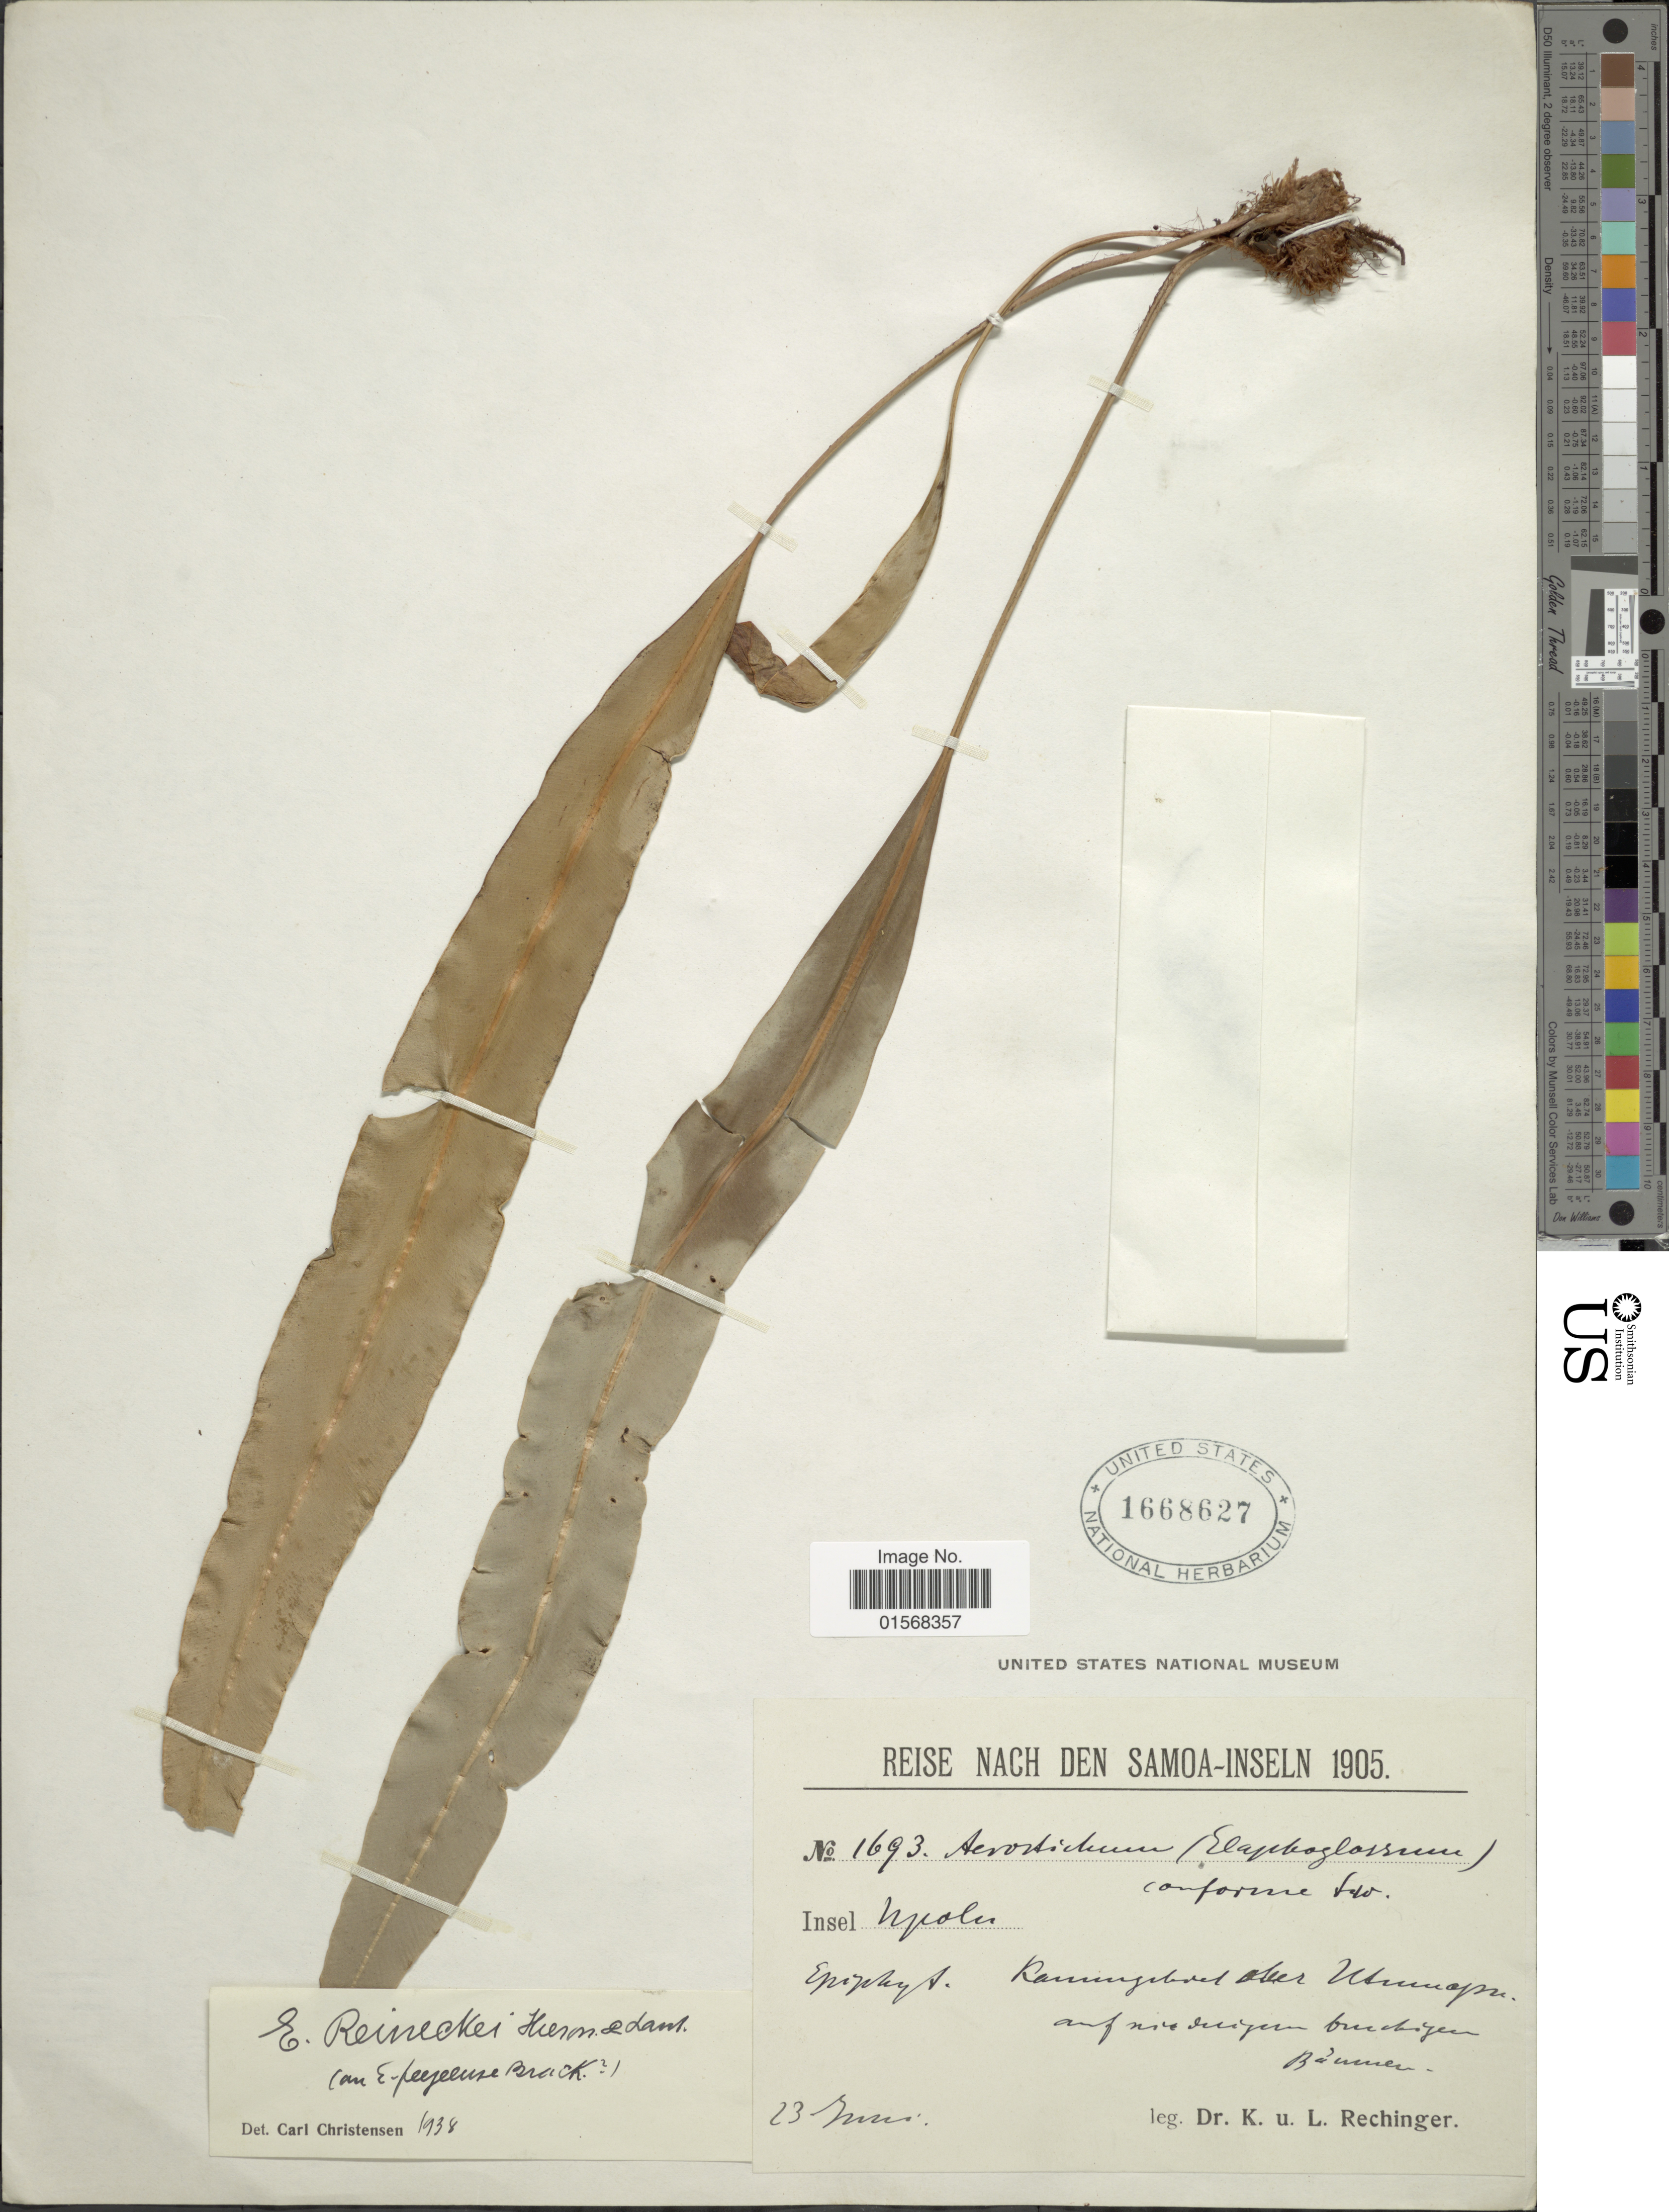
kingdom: Plantae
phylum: Tracheophyta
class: Polypodiopsida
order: Polypodiales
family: Dryopteridaceae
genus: Elaphoglossum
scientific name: Elaphoglossum reineckei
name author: Hieron. & Lauterb.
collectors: K. Rechinger & L. Rechinger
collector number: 1693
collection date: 1905-06-23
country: Samoa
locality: Samoa-Inseln. Upolu. [illegible text]Kan[illegible text] ober Us[illegible text] auf [illegible text], Baumer.[interpreted]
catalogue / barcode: US 1668627